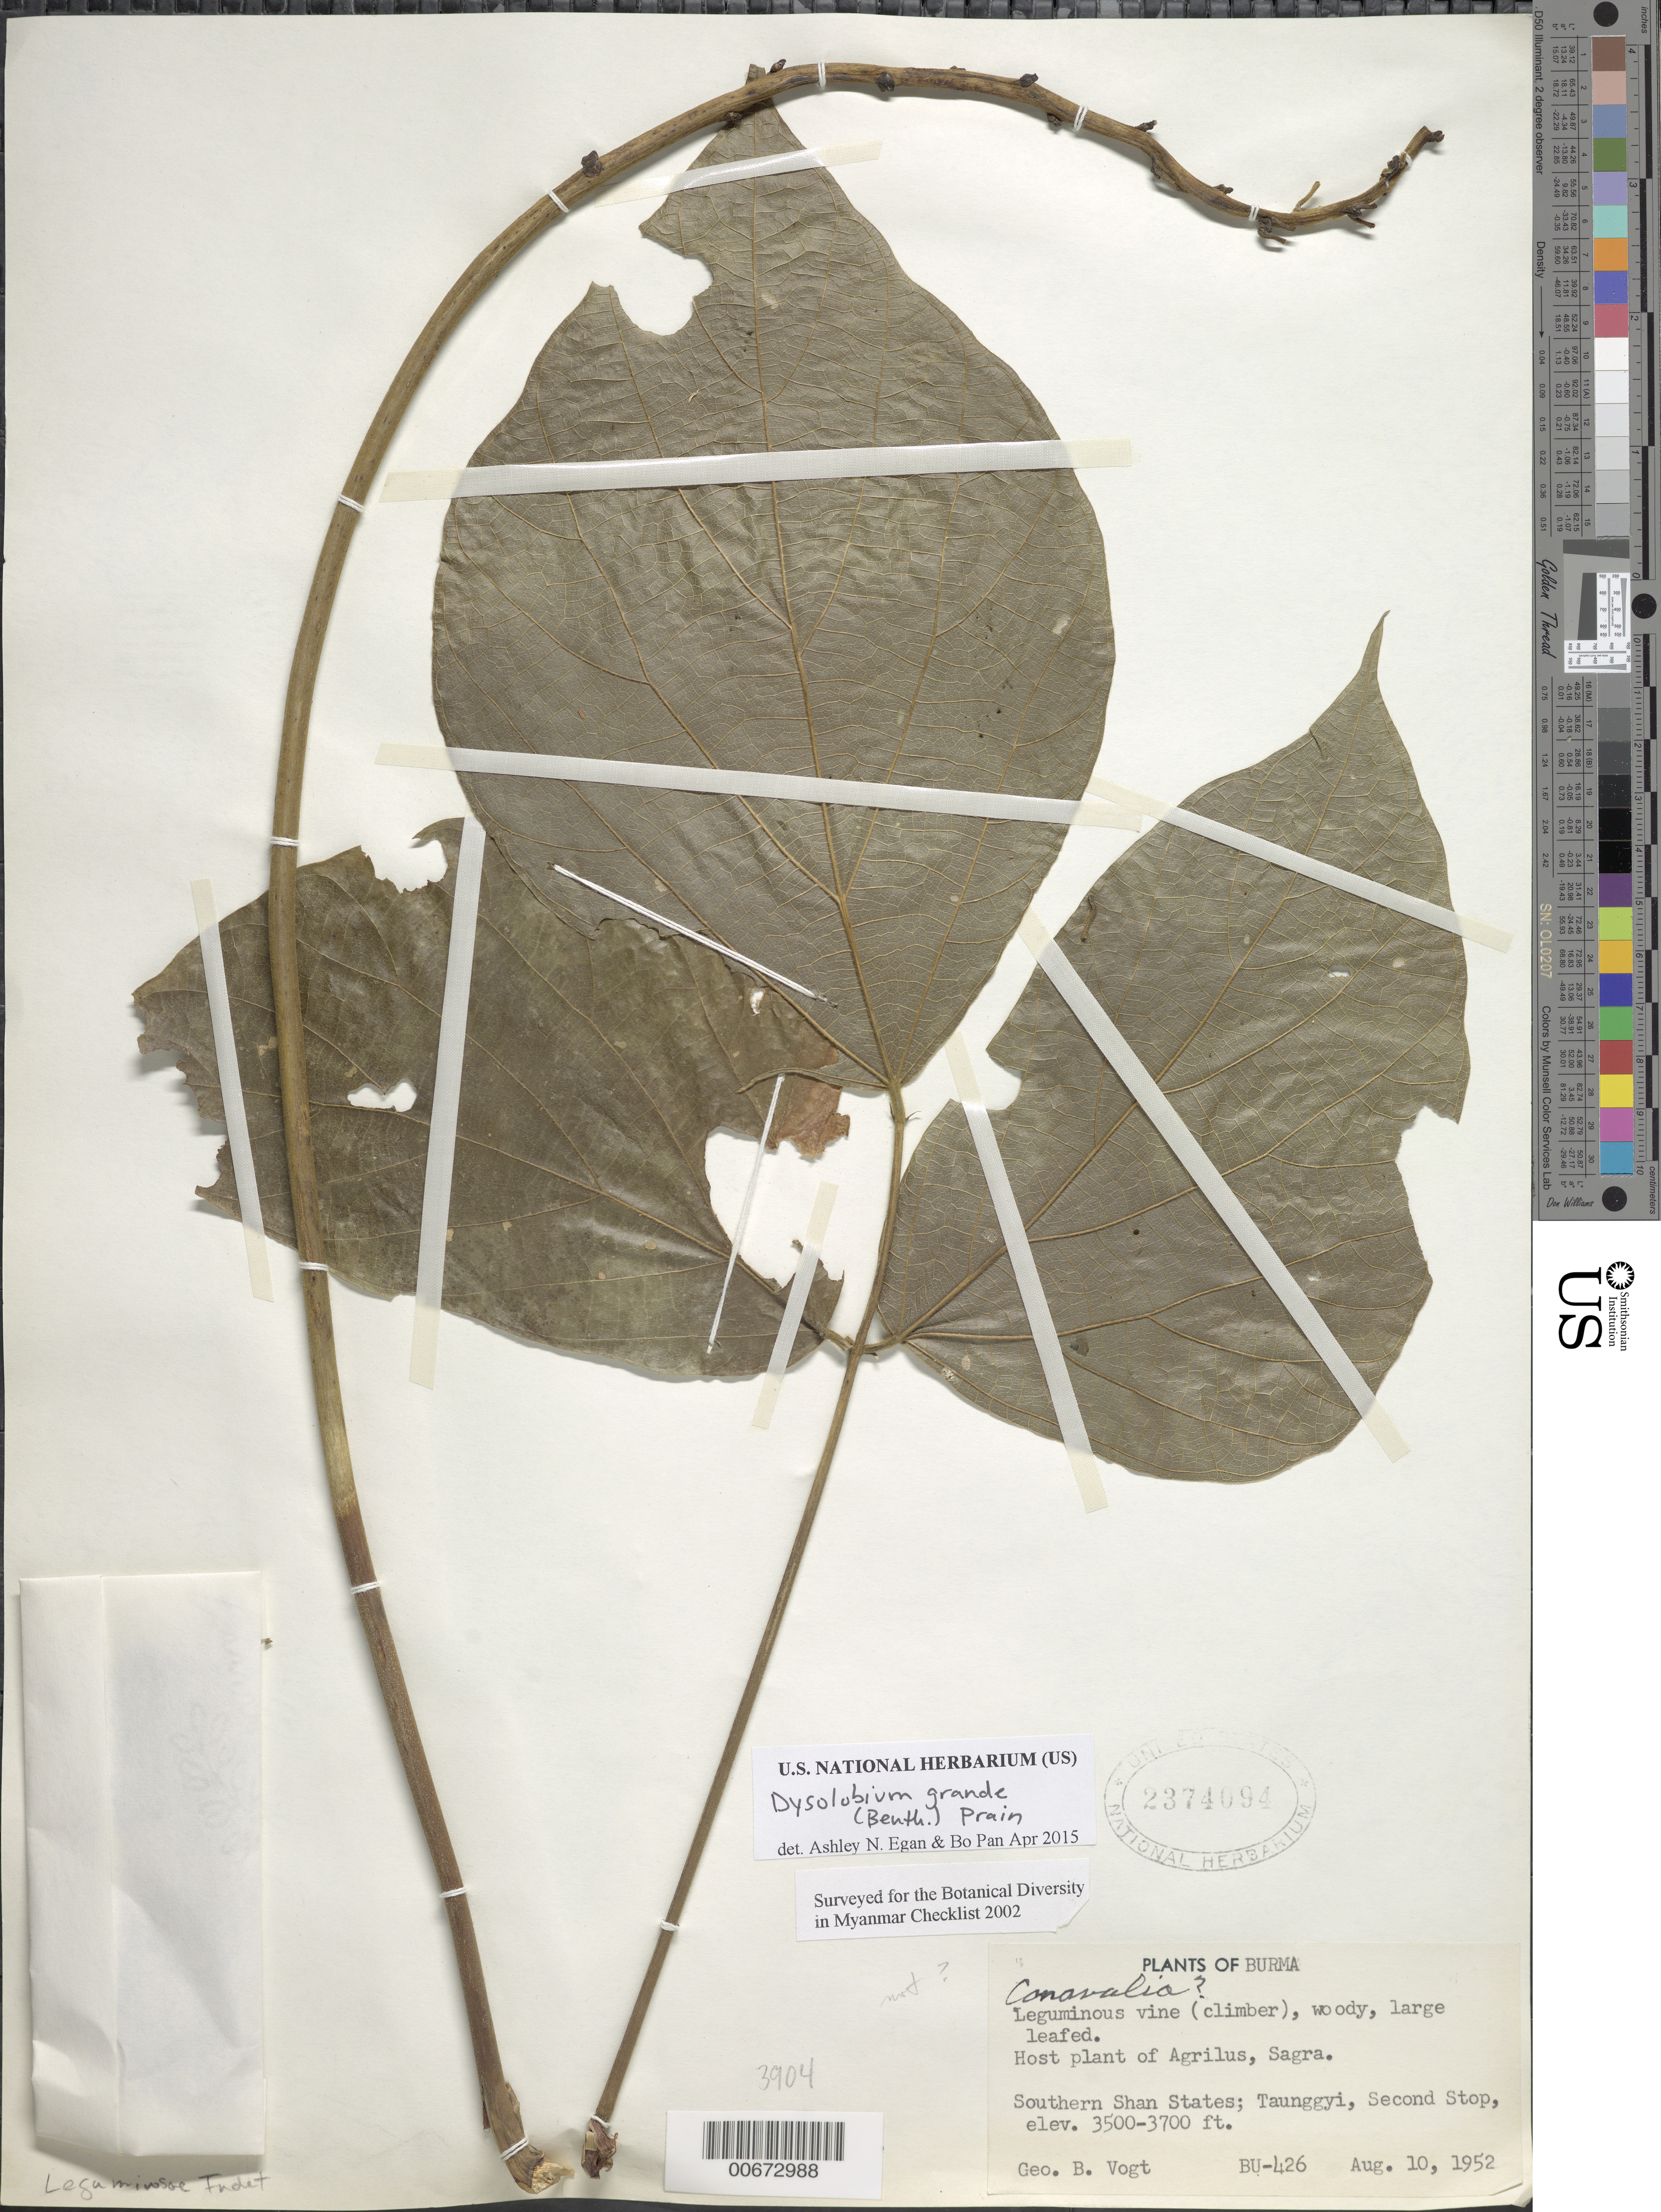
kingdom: Plantae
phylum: Tracheophyta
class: Magnoliopsida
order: Fabales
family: Fabaceae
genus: Dysolobium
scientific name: Dysolobium grande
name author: (Wall. ex Benth.) Prain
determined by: Egan, Ashley N.; Pan, B.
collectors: G. Vogt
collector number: BU-426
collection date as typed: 10 Aug 1952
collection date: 1952-08-10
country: Myanmar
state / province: Shan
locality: Taunggi, second stop.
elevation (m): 1067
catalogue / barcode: US 2374094